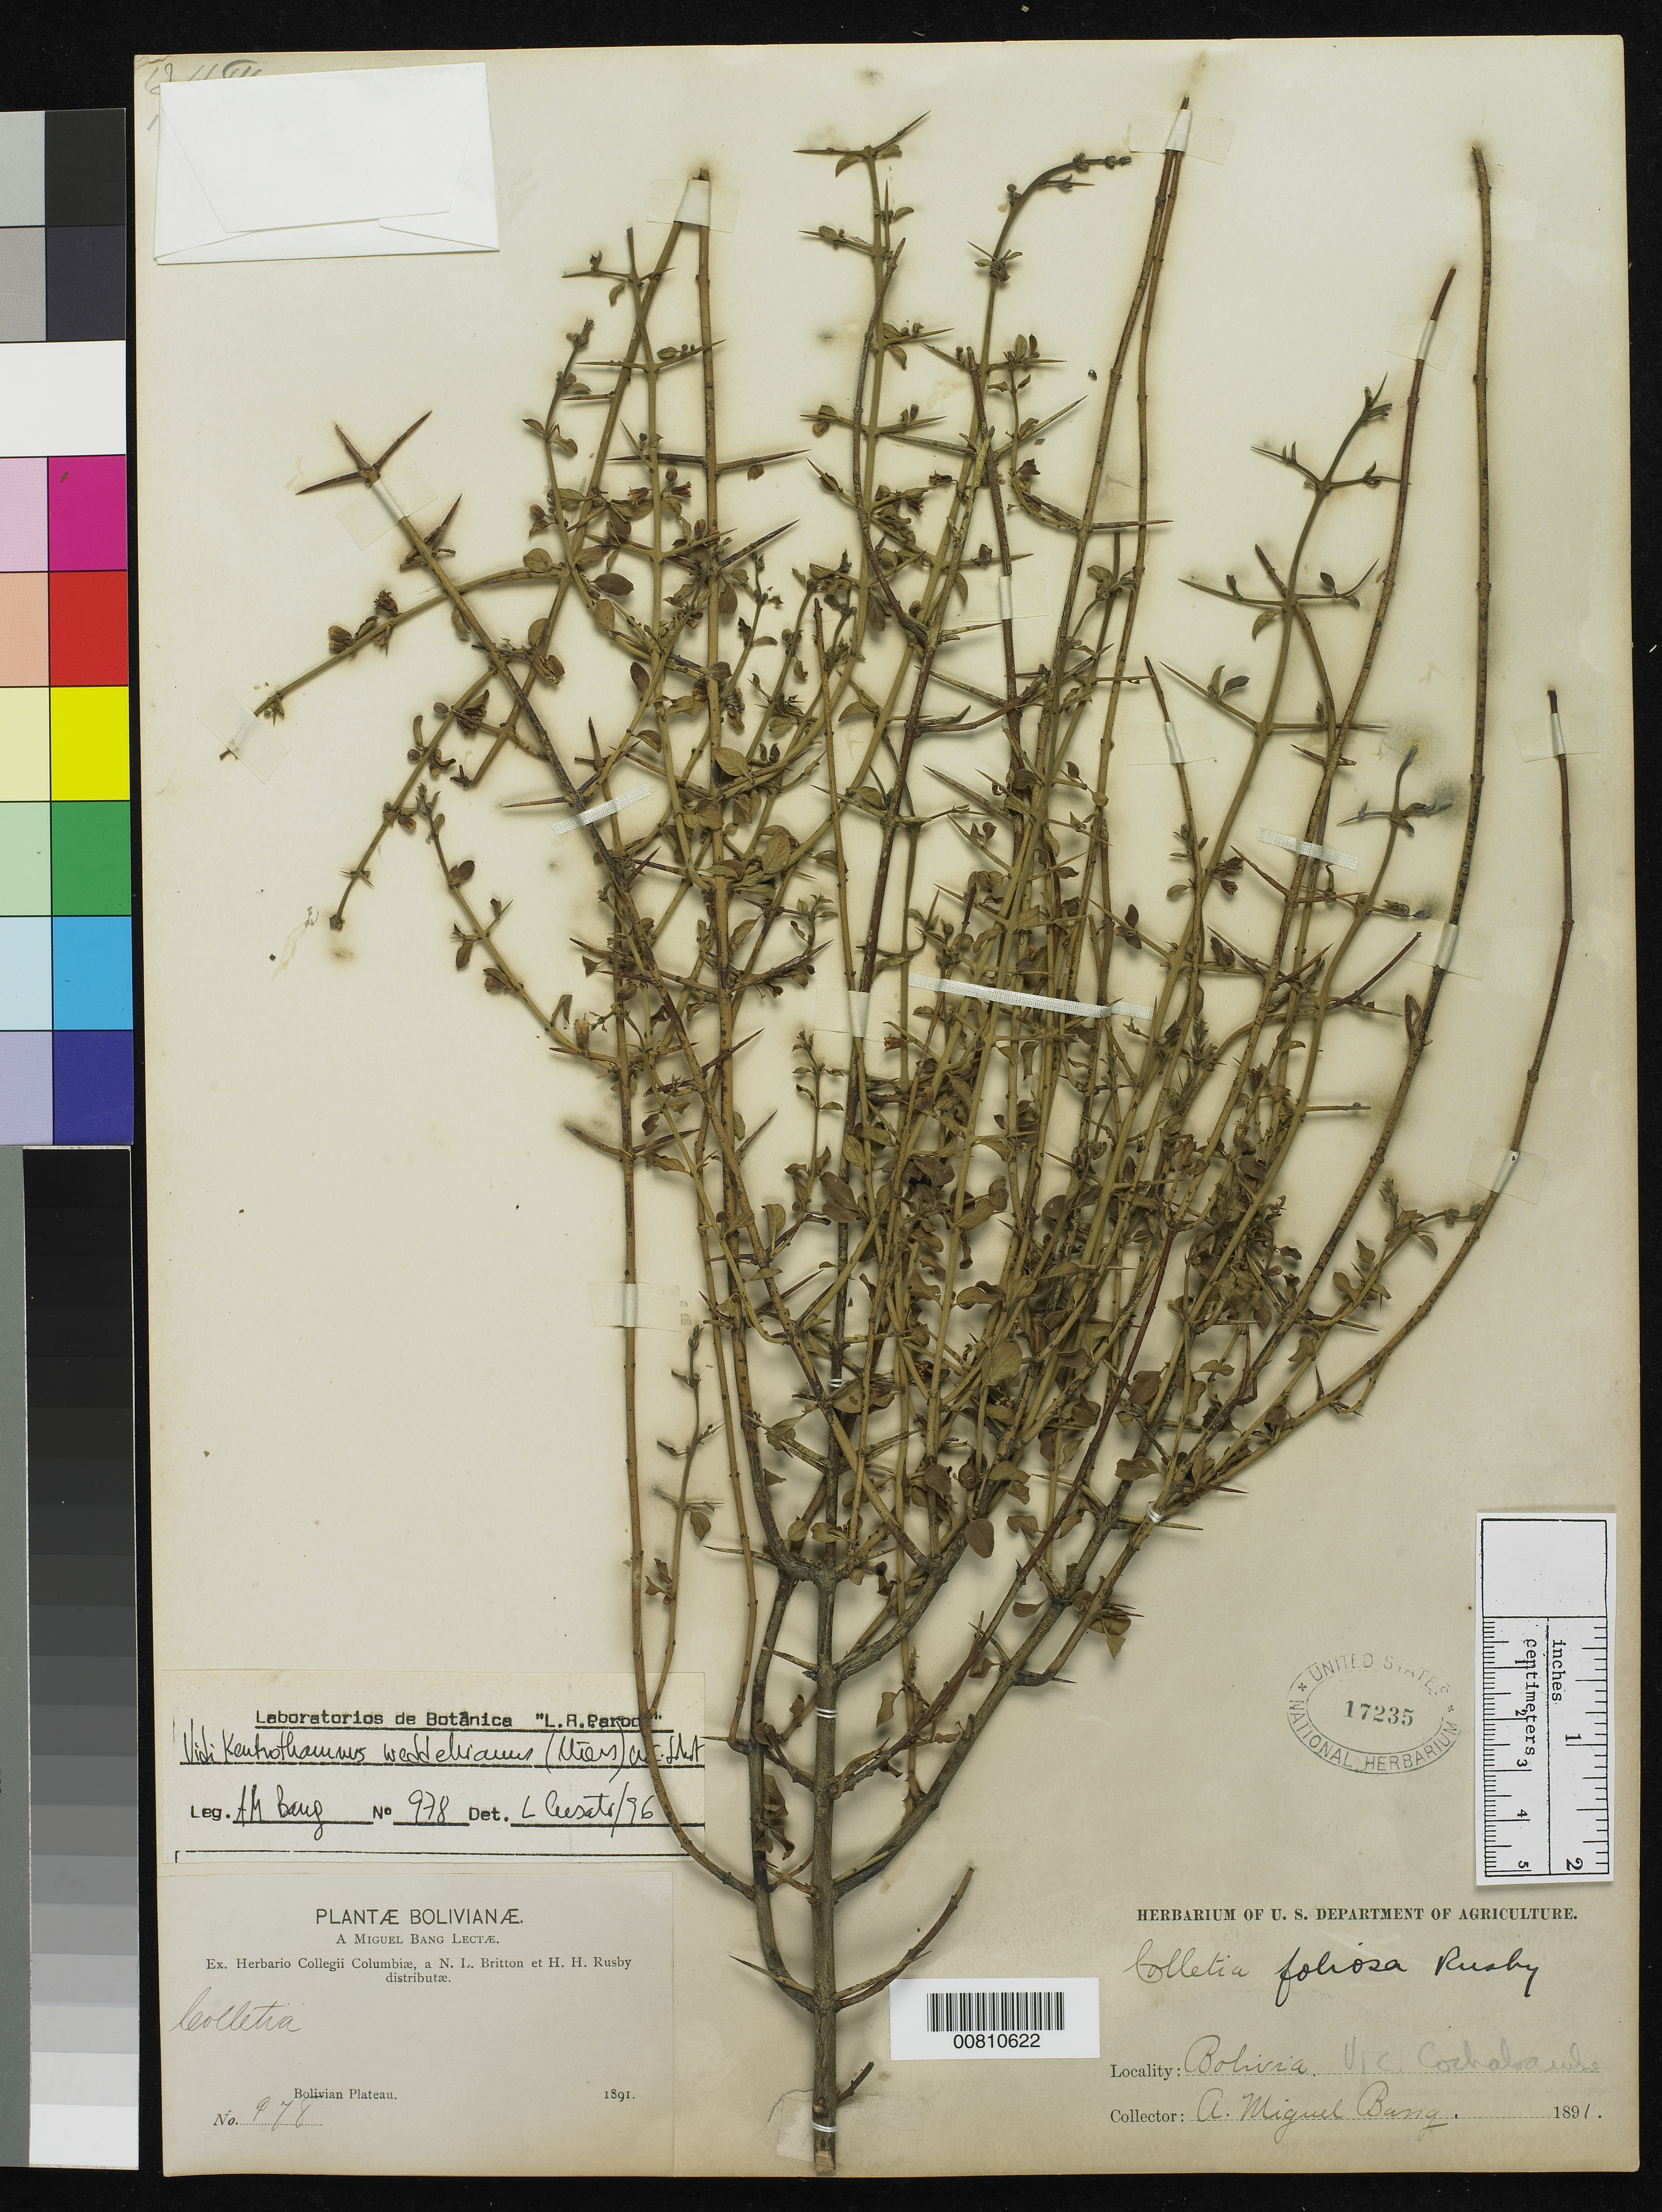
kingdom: Plantae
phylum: Tracheophyta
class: Magnoliopsida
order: Rosales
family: Rhamnaceae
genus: Colletia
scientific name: Colletia foliosa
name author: Rusby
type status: Isotype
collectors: M. Bang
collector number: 978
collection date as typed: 1891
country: Bolivia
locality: Bolivian Plateau.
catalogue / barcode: US 17235